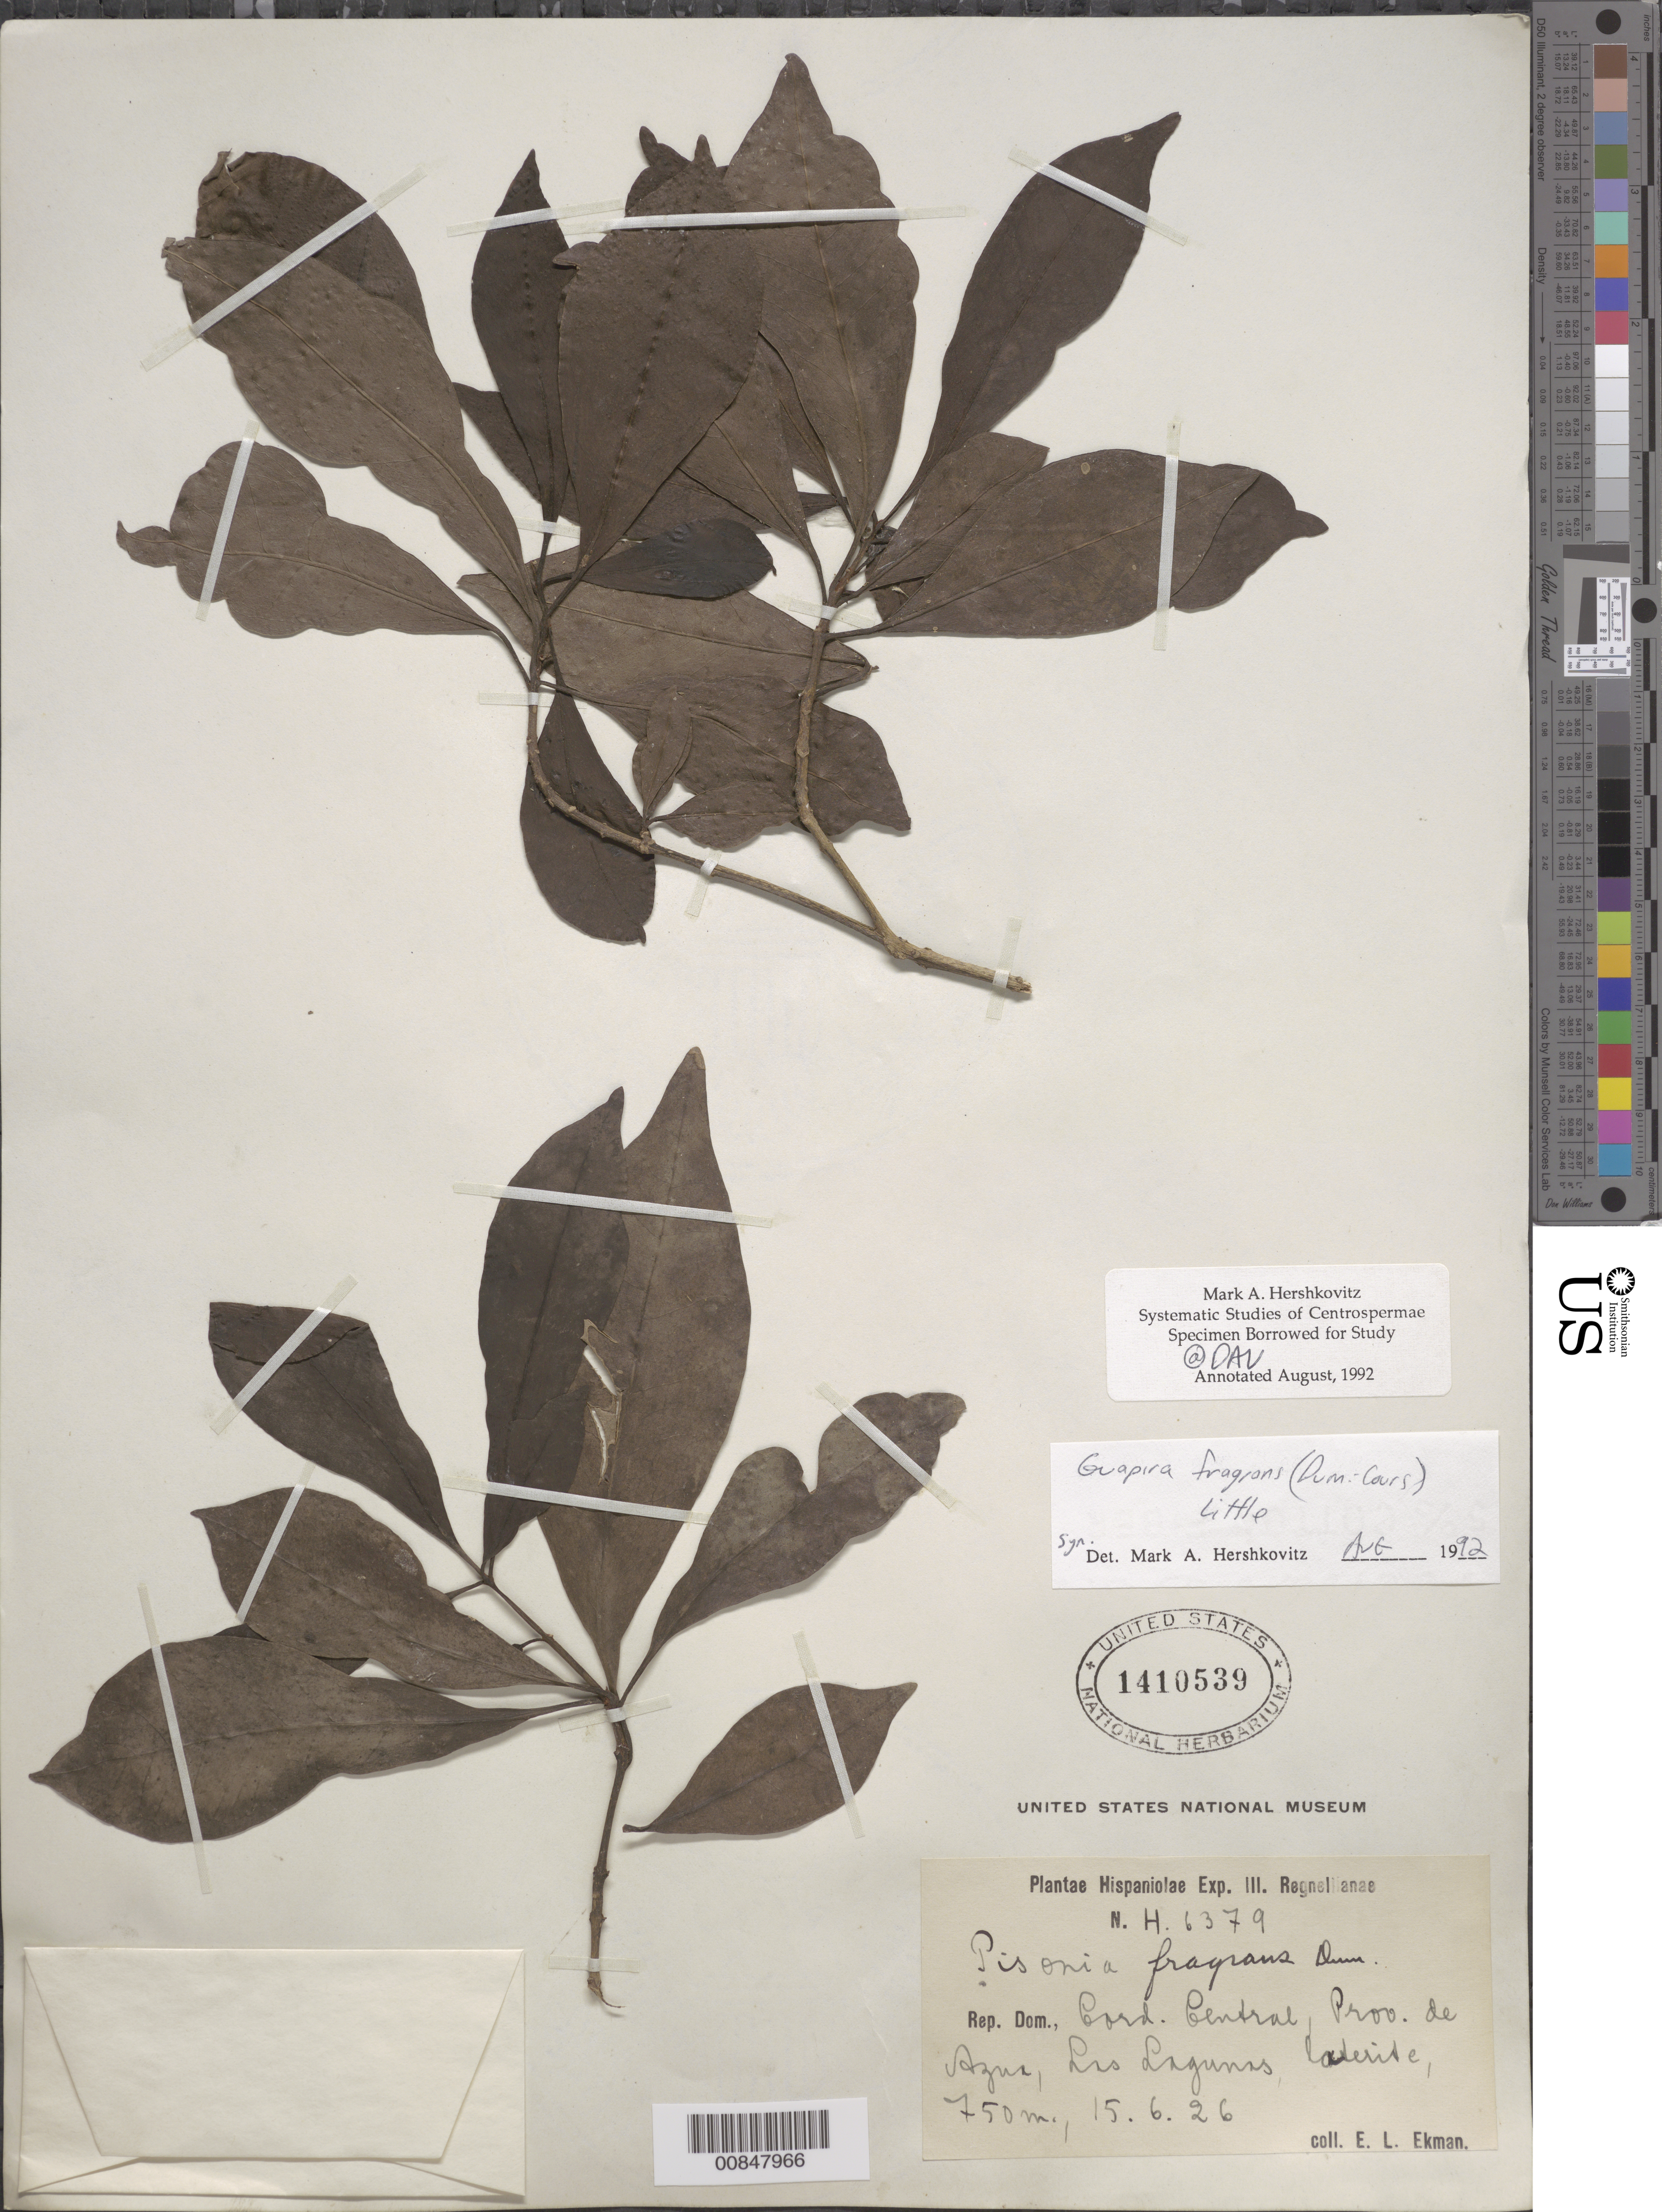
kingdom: Plantae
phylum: Tracheophyta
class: Magnoliopsida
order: Caryophyllales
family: Nyctaginaceae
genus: Guapira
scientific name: Guapira fragrans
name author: (Dum. Cours.) Little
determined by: Hershkovitz, M. A.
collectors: E. L. Ekman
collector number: H 6379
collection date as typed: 15 Jun 1926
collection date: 1926-06-15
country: Dominican Republic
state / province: Azua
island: Hispaniola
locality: Cordillera Central, Las Lagunas.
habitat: Laterite.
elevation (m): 750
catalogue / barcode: US 1410539